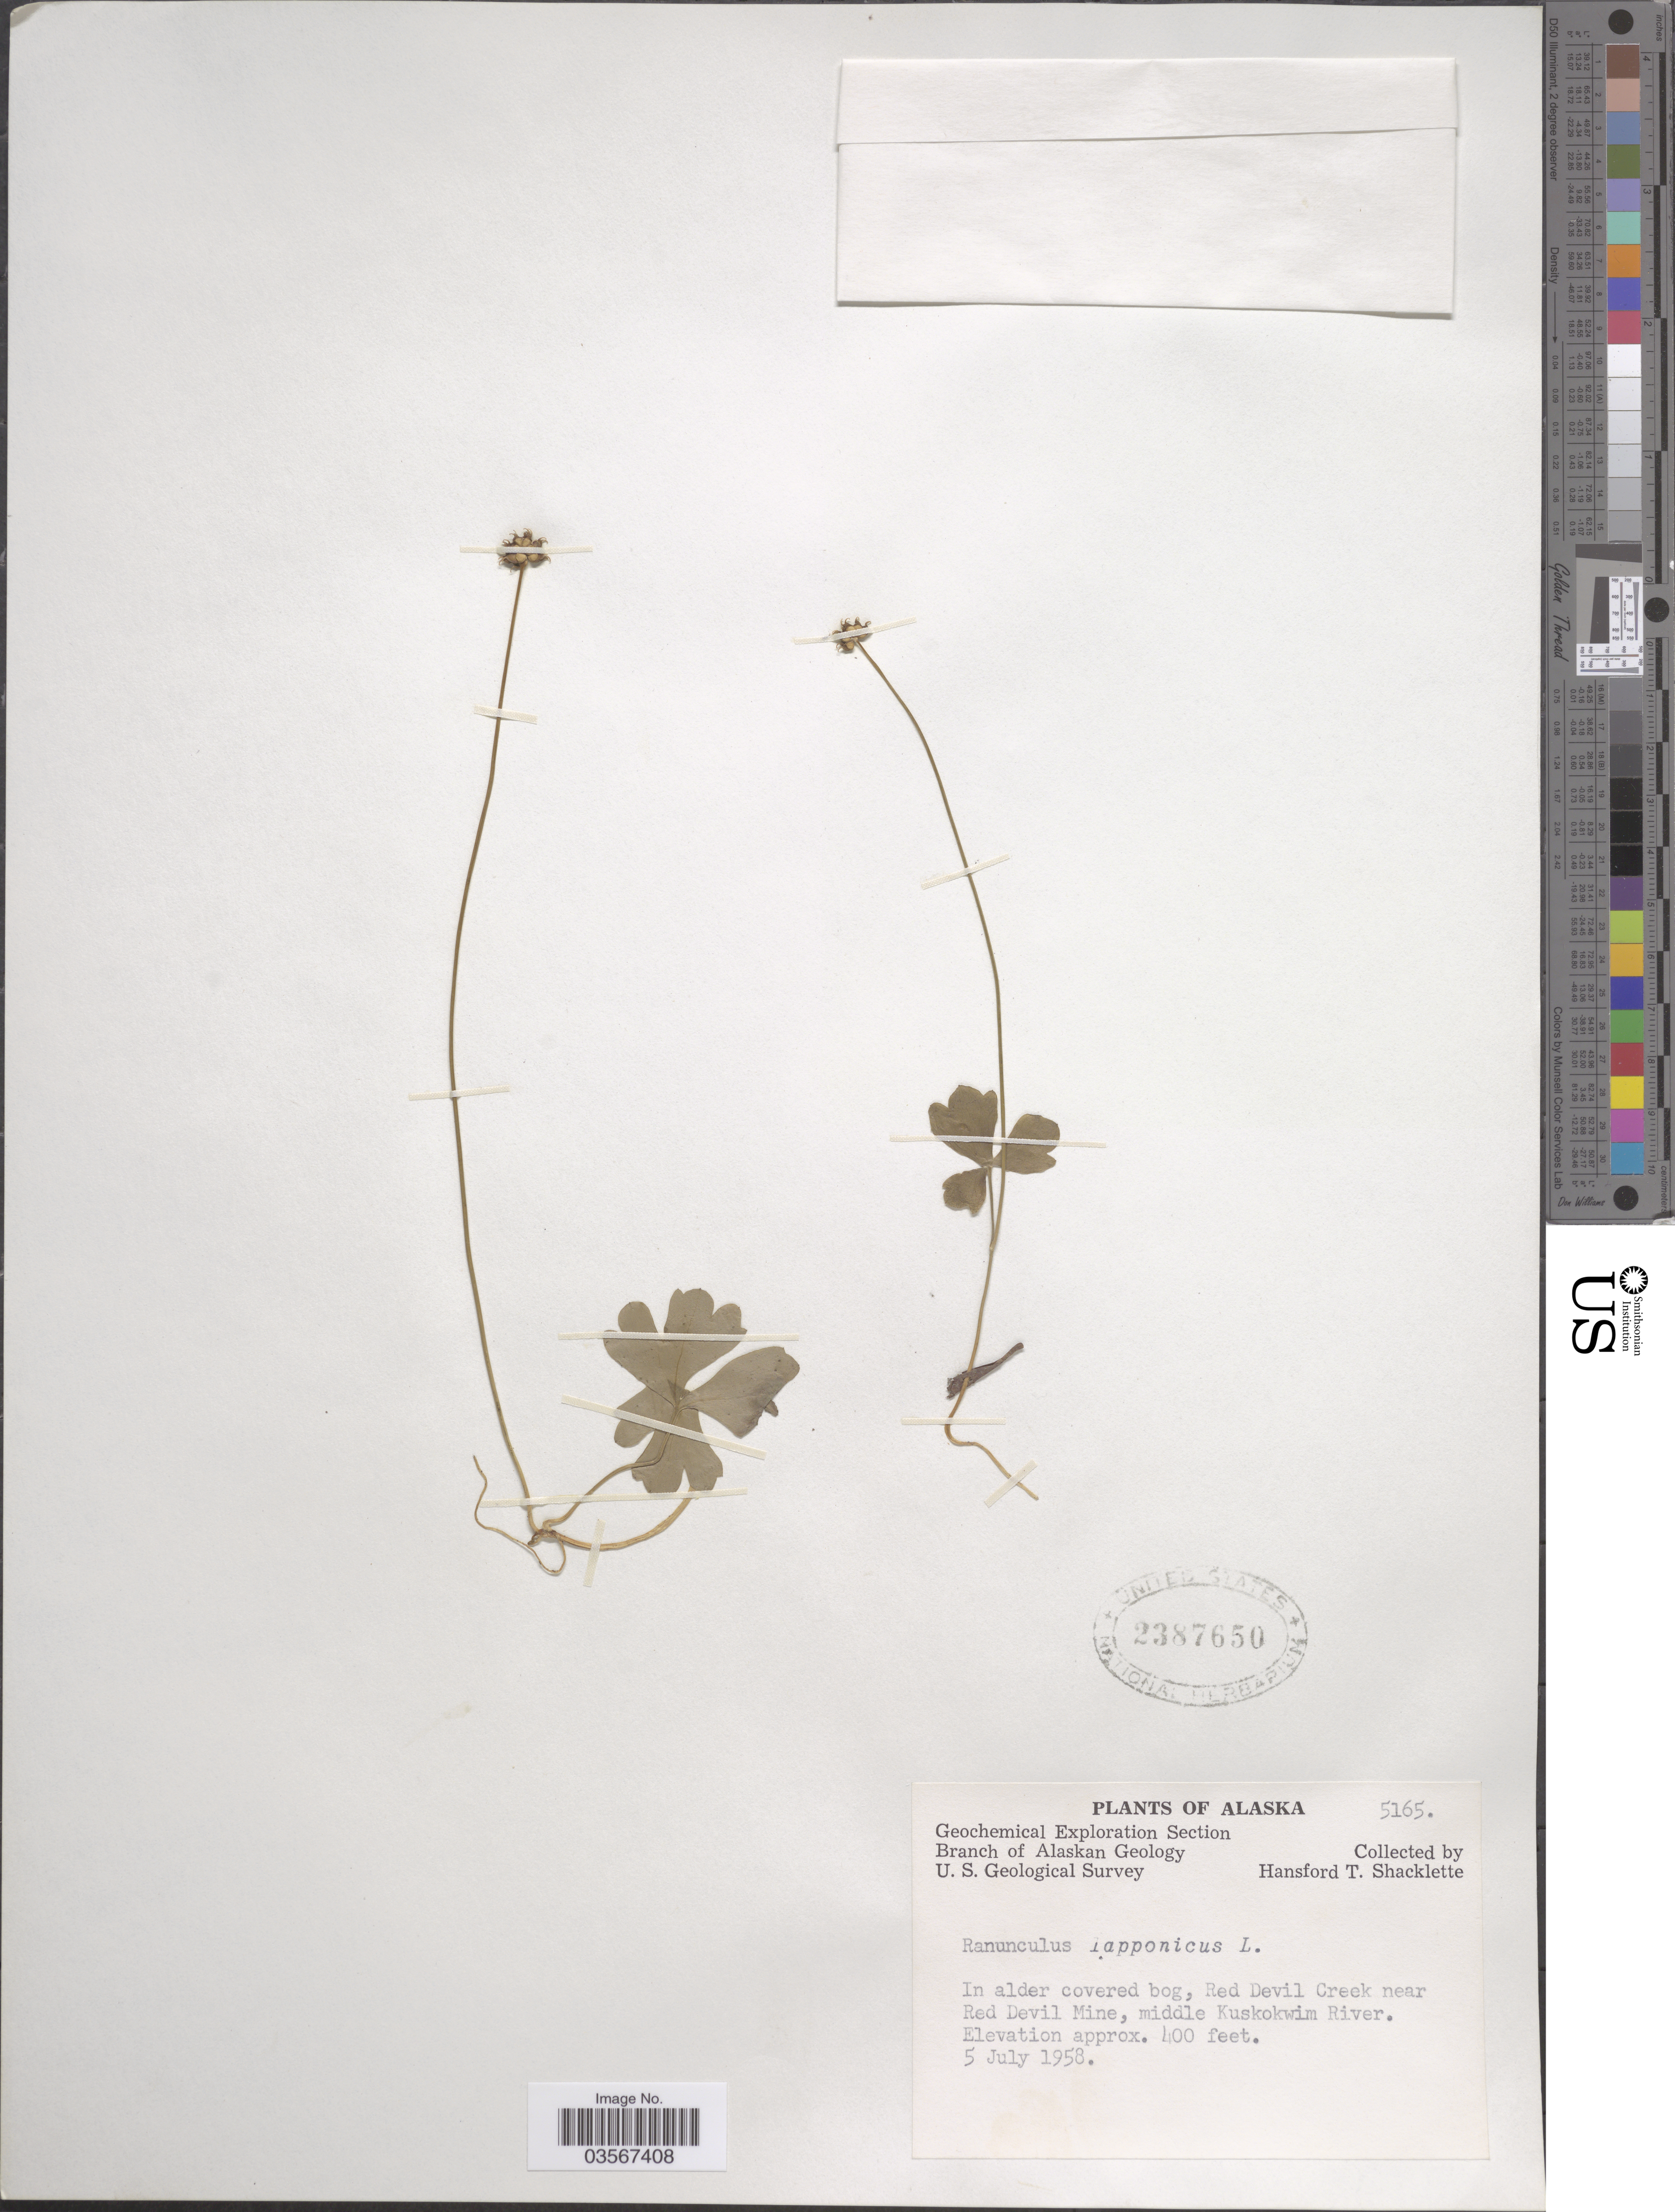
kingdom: Plantae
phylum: Tracheophyta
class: Magnoliopsida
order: Ranunculales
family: Ranunculaceae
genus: Ranunculus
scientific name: Ranunculus lapponicus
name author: L.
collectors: H. Shacklette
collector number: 5165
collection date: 1958-07-05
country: United States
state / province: Alaska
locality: Red Devil Creek near Red Devil Mine, middle Kuskokwim River.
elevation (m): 122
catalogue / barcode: US 2387650